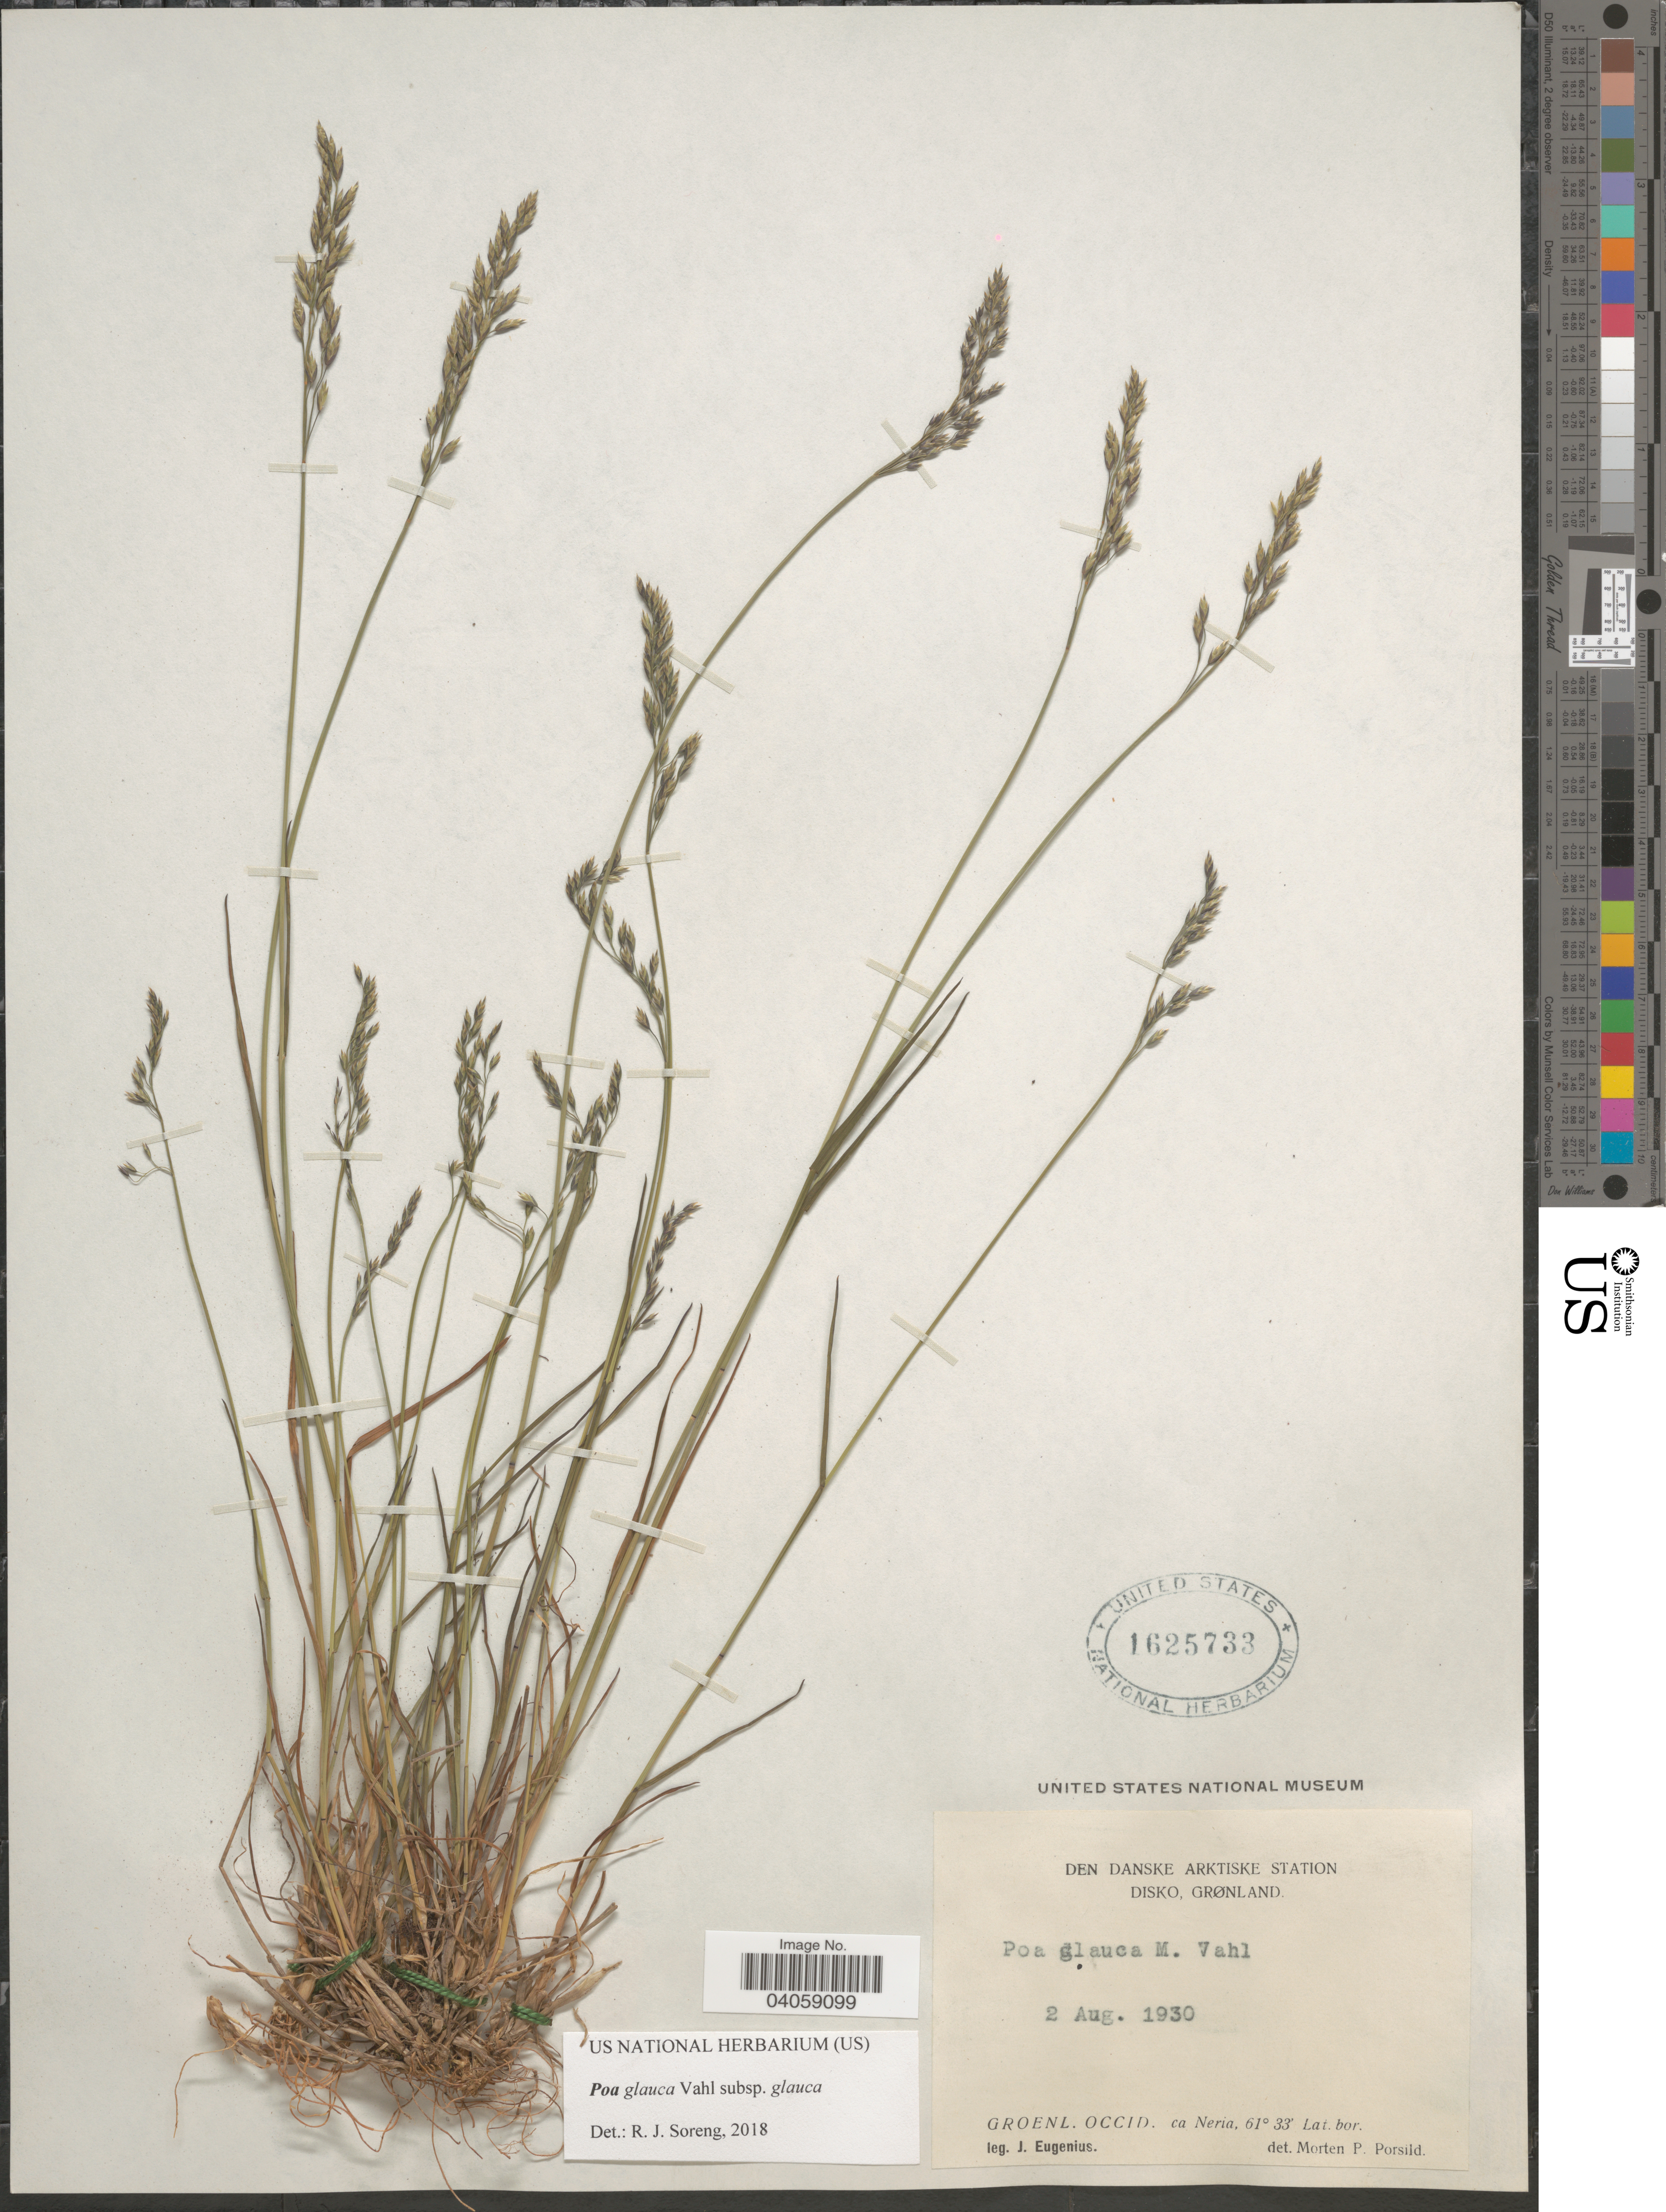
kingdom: Plantae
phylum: Tracheophyta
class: Liliopsida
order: Poales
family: Poaceae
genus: Poa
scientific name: Poa glauca subsp. glauca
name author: Vahl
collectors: J. Eugenius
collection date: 1930-08-02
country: Greenland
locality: Den Danske Arktiske Station. Disko. Grønland. Groenl. Occid. ca Neria.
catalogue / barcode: US 1625733